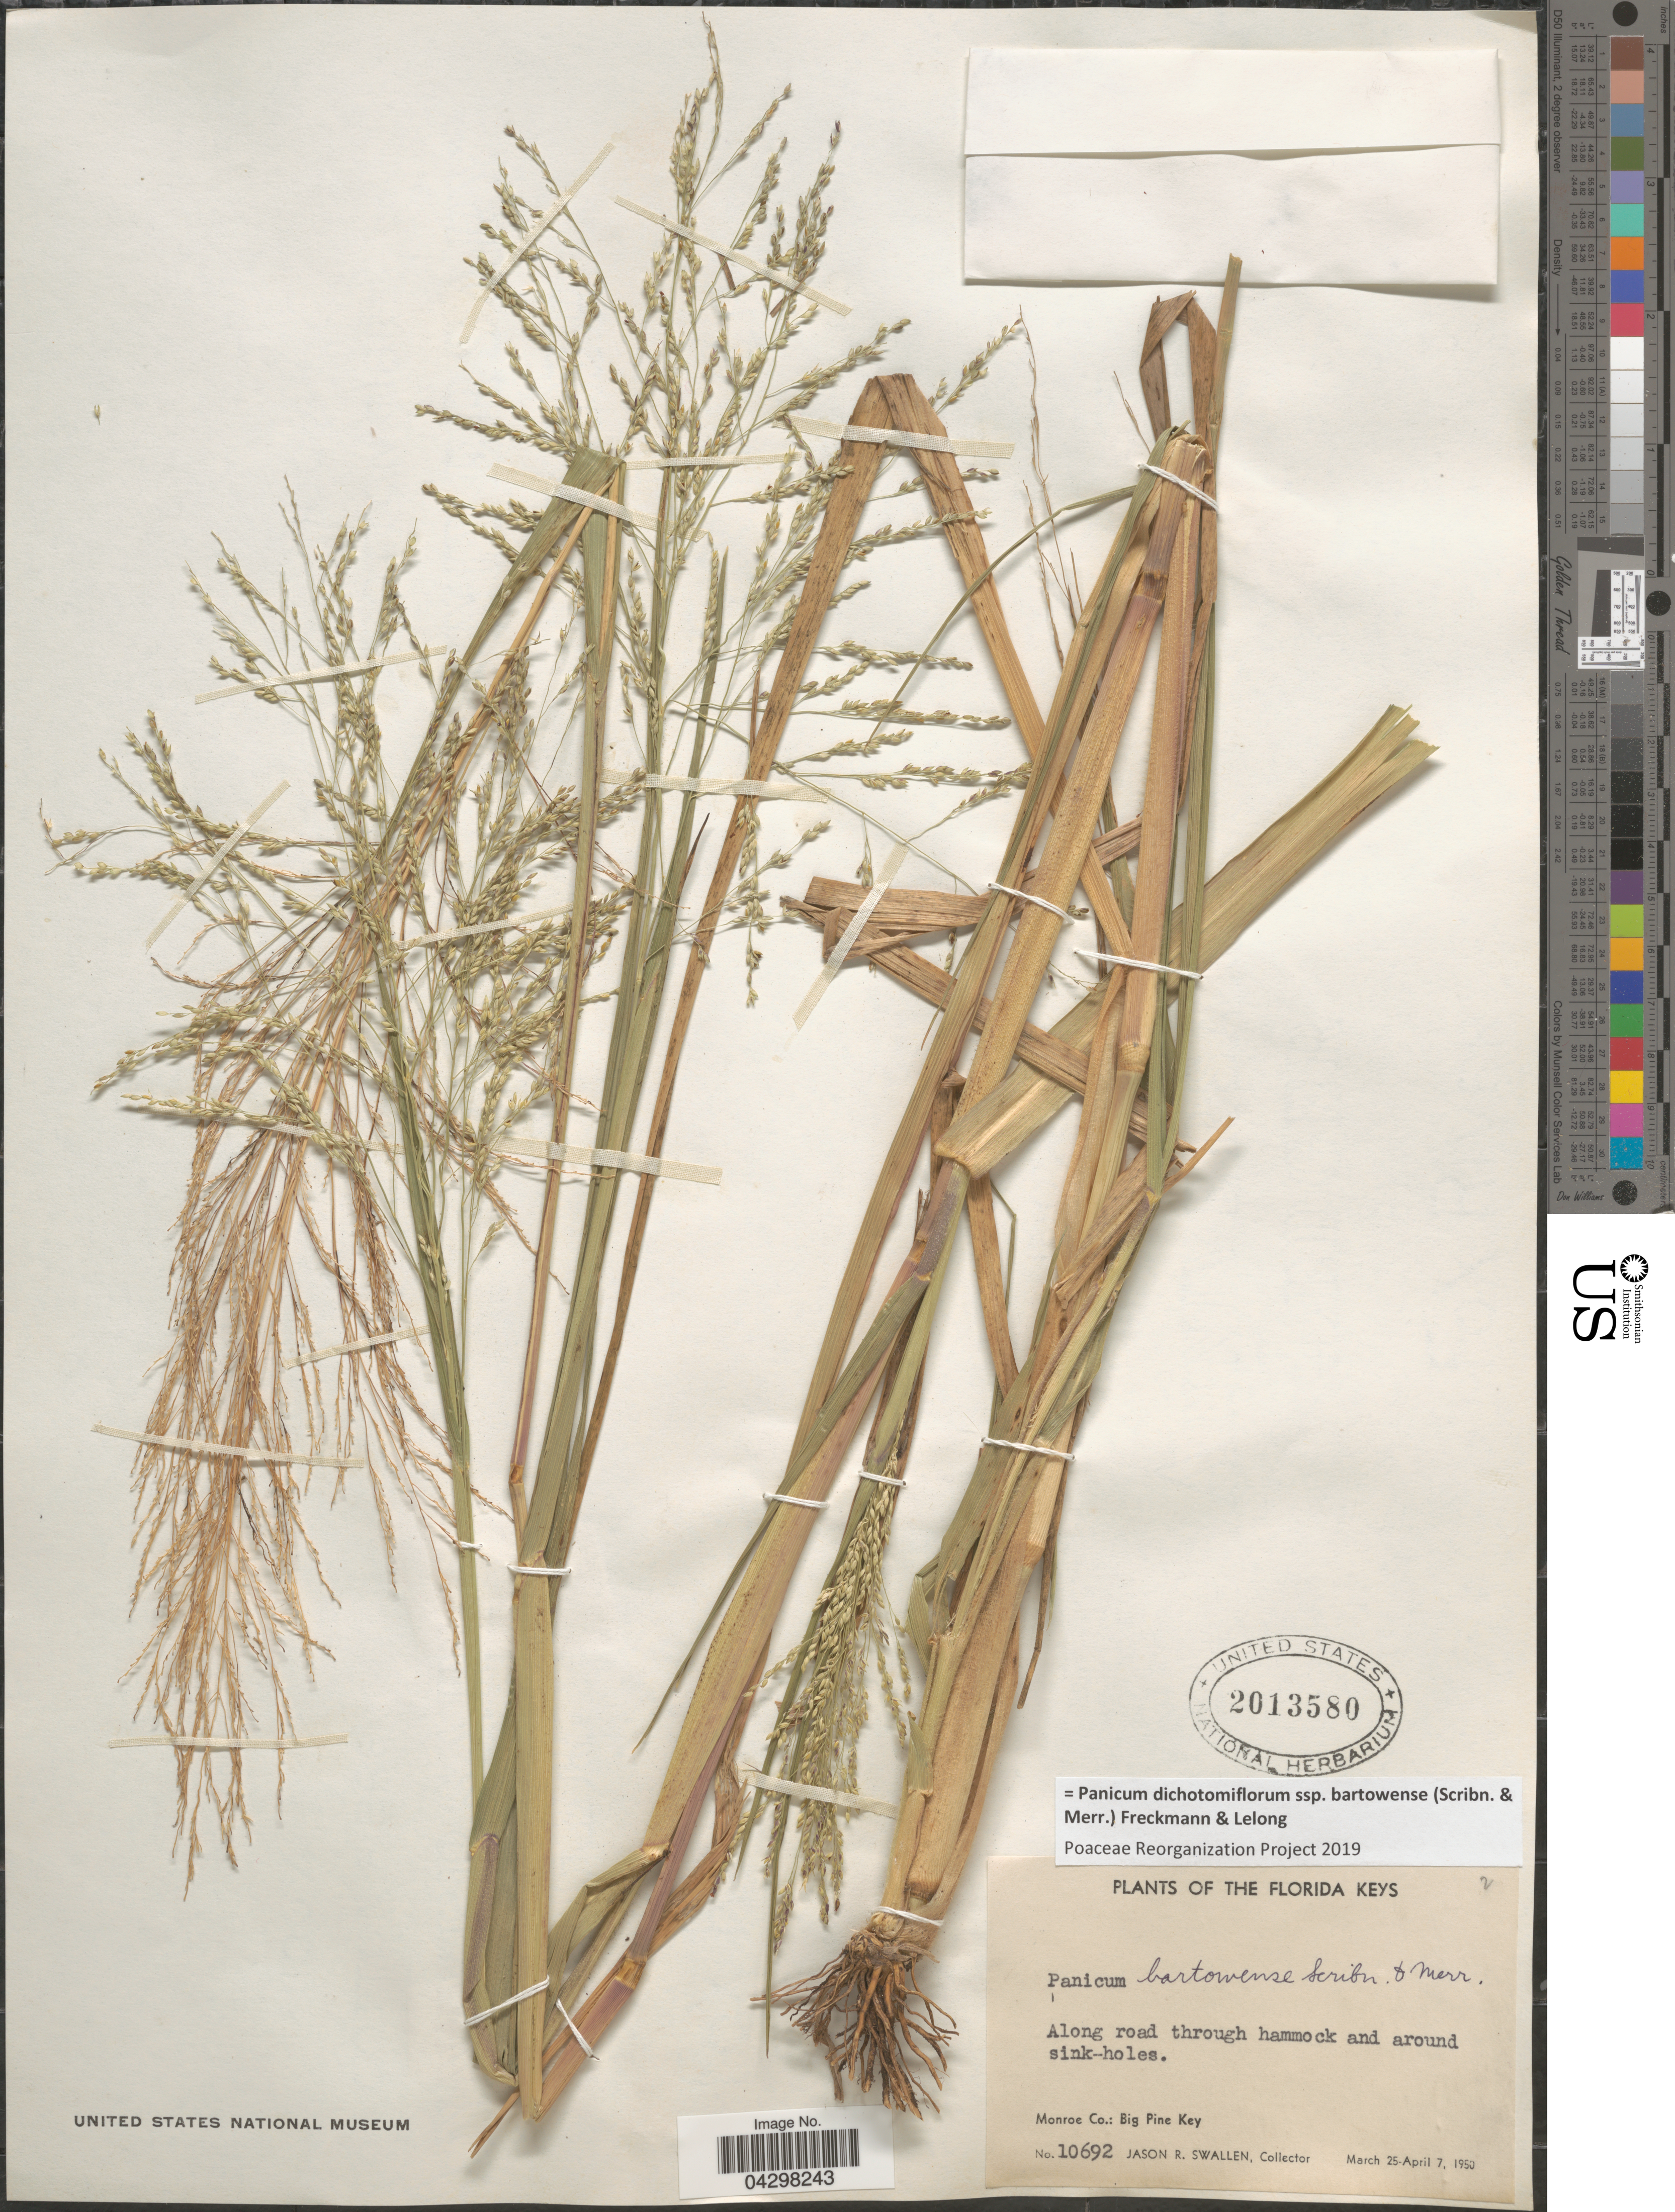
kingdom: Plantae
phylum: Tracheophyta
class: Liliopsida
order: Poales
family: Poaceae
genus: Panicum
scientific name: Panicum dichotomiflorum subsp. bartowense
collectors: J. R. Swallen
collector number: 10692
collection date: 1950-03-12/1950-04-07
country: United States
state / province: Florida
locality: Florida Keys. Along road through hammock and around sink-holes. Monroe Co.: Big Pine Key.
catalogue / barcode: US 2013580